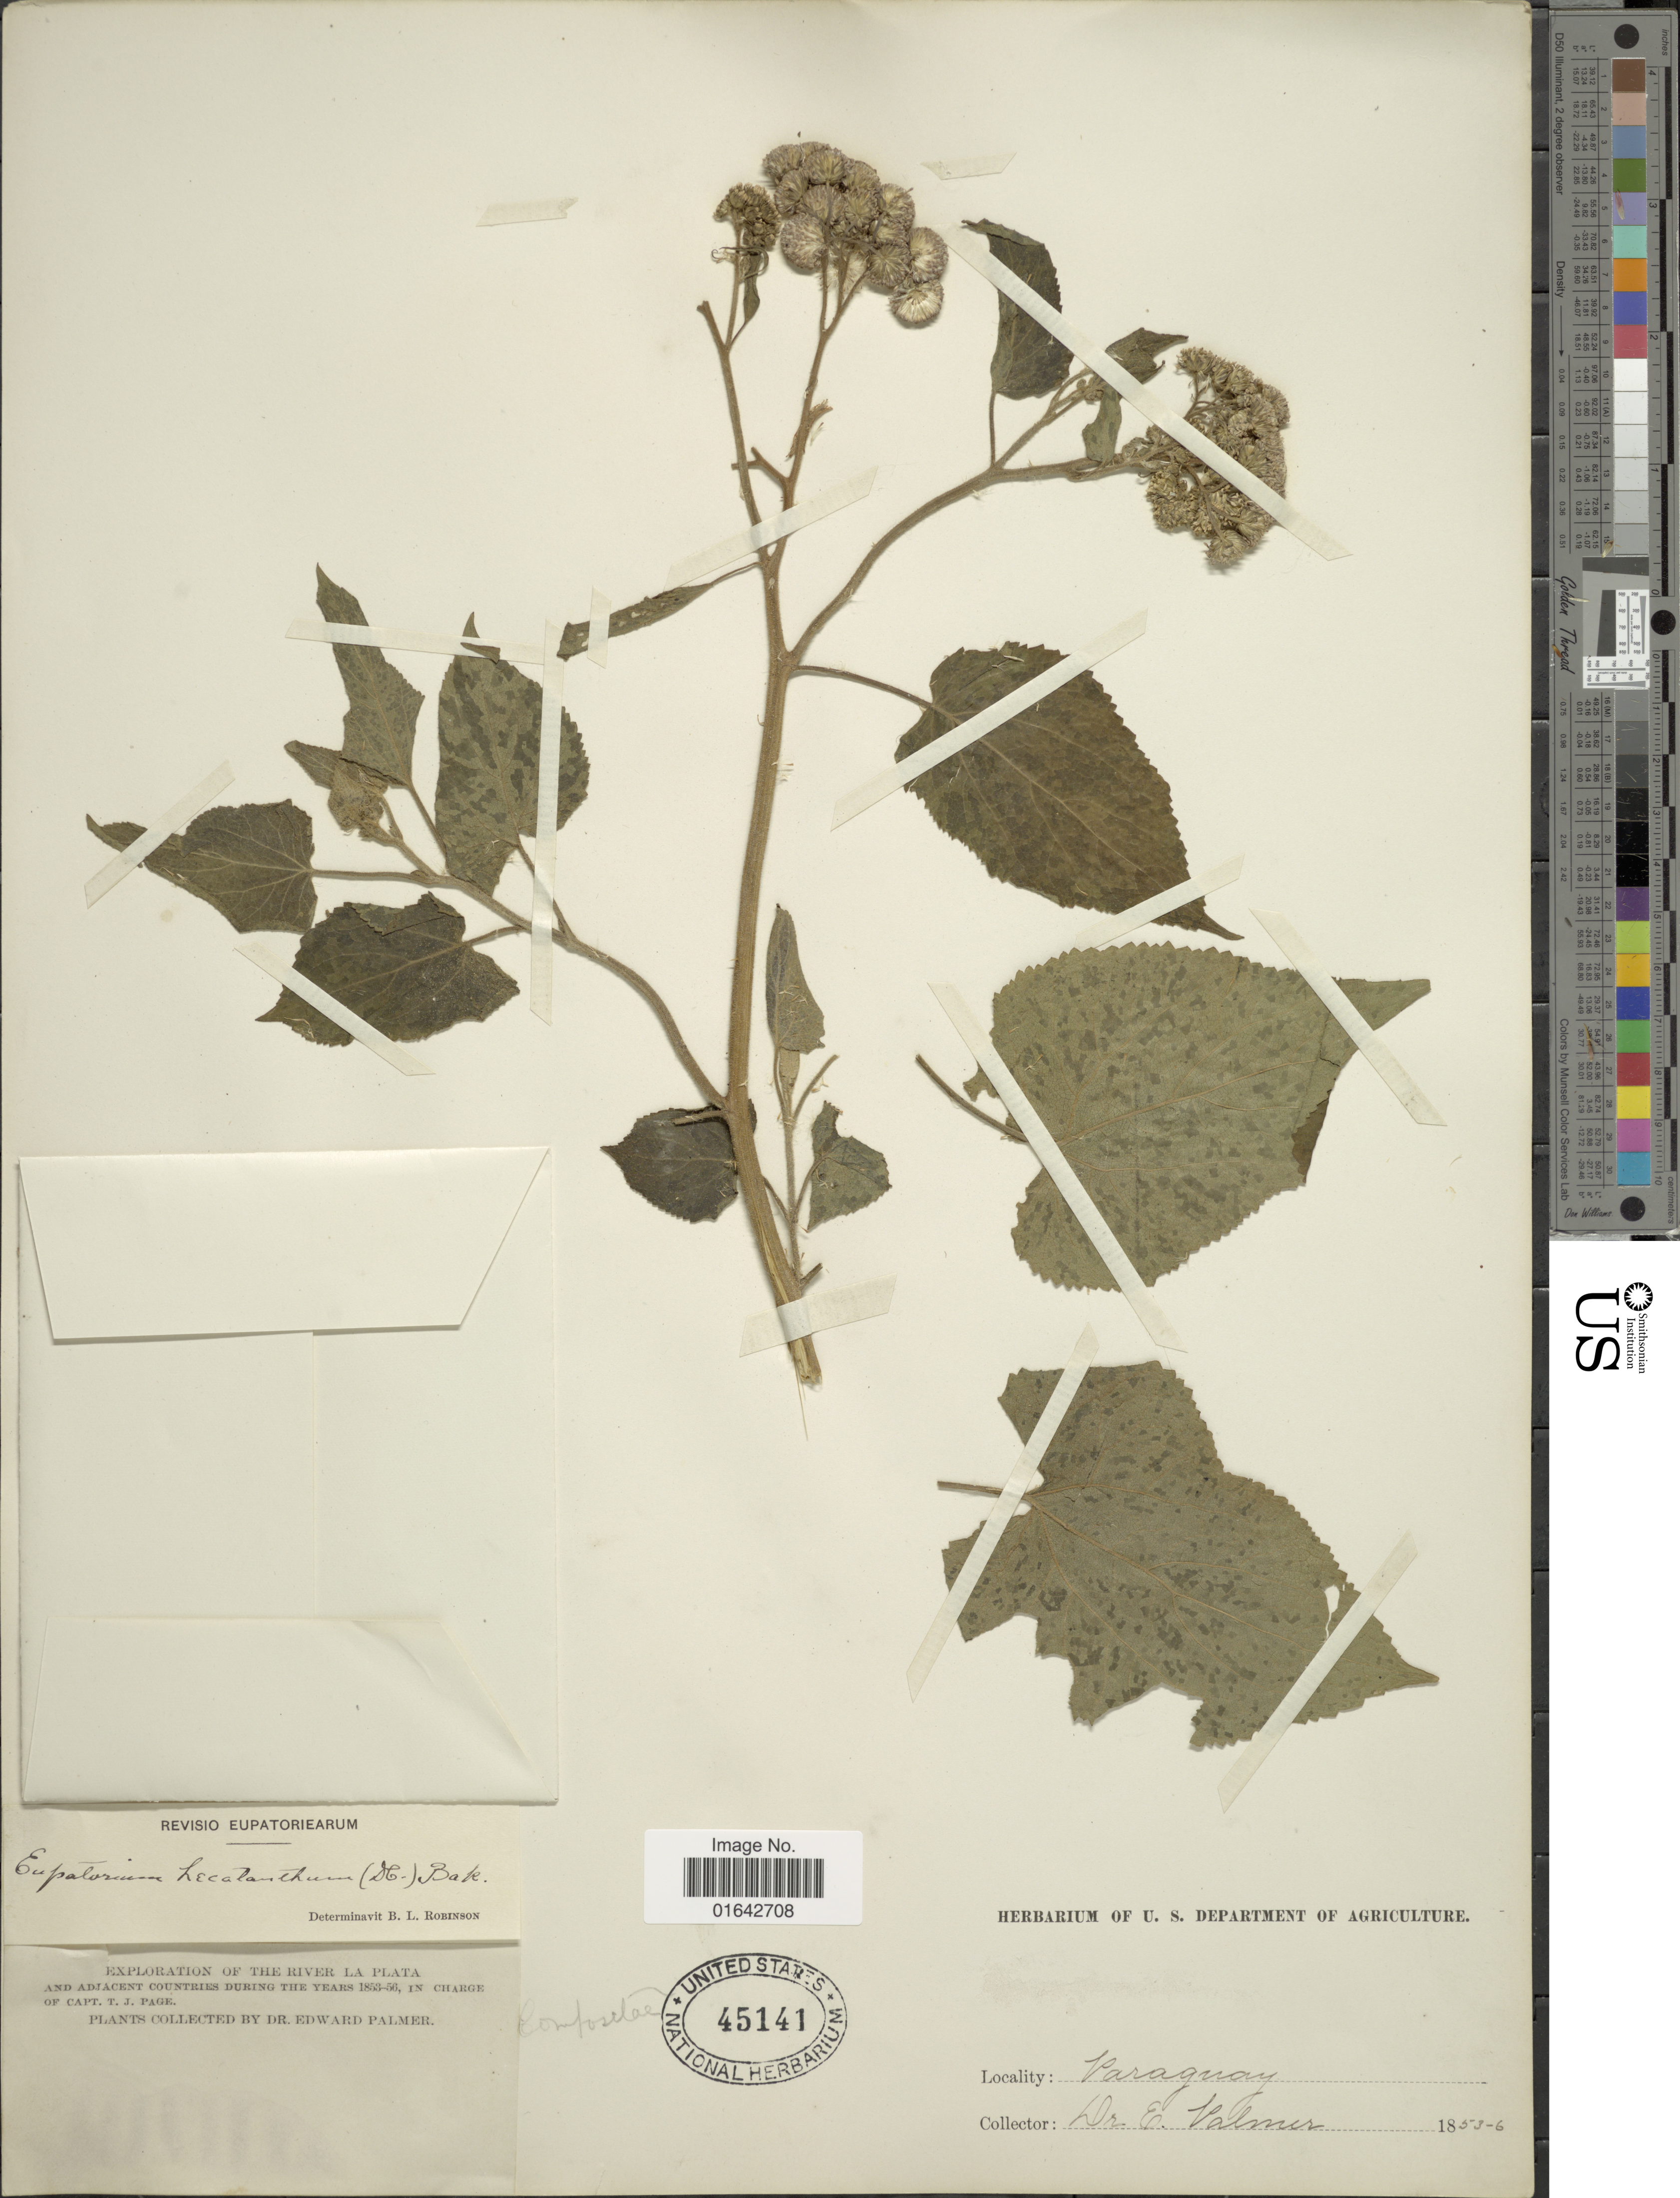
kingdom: Plantae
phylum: Tracheophyta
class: Magnoliopsida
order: Asterales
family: Asteraceae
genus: Urolepis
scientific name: Urolepis hecatantha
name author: (DC.) R.M. King & H. Rob.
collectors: E. Palmer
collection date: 1859/1860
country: Paraguay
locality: River La Plata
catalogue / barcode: US 45141